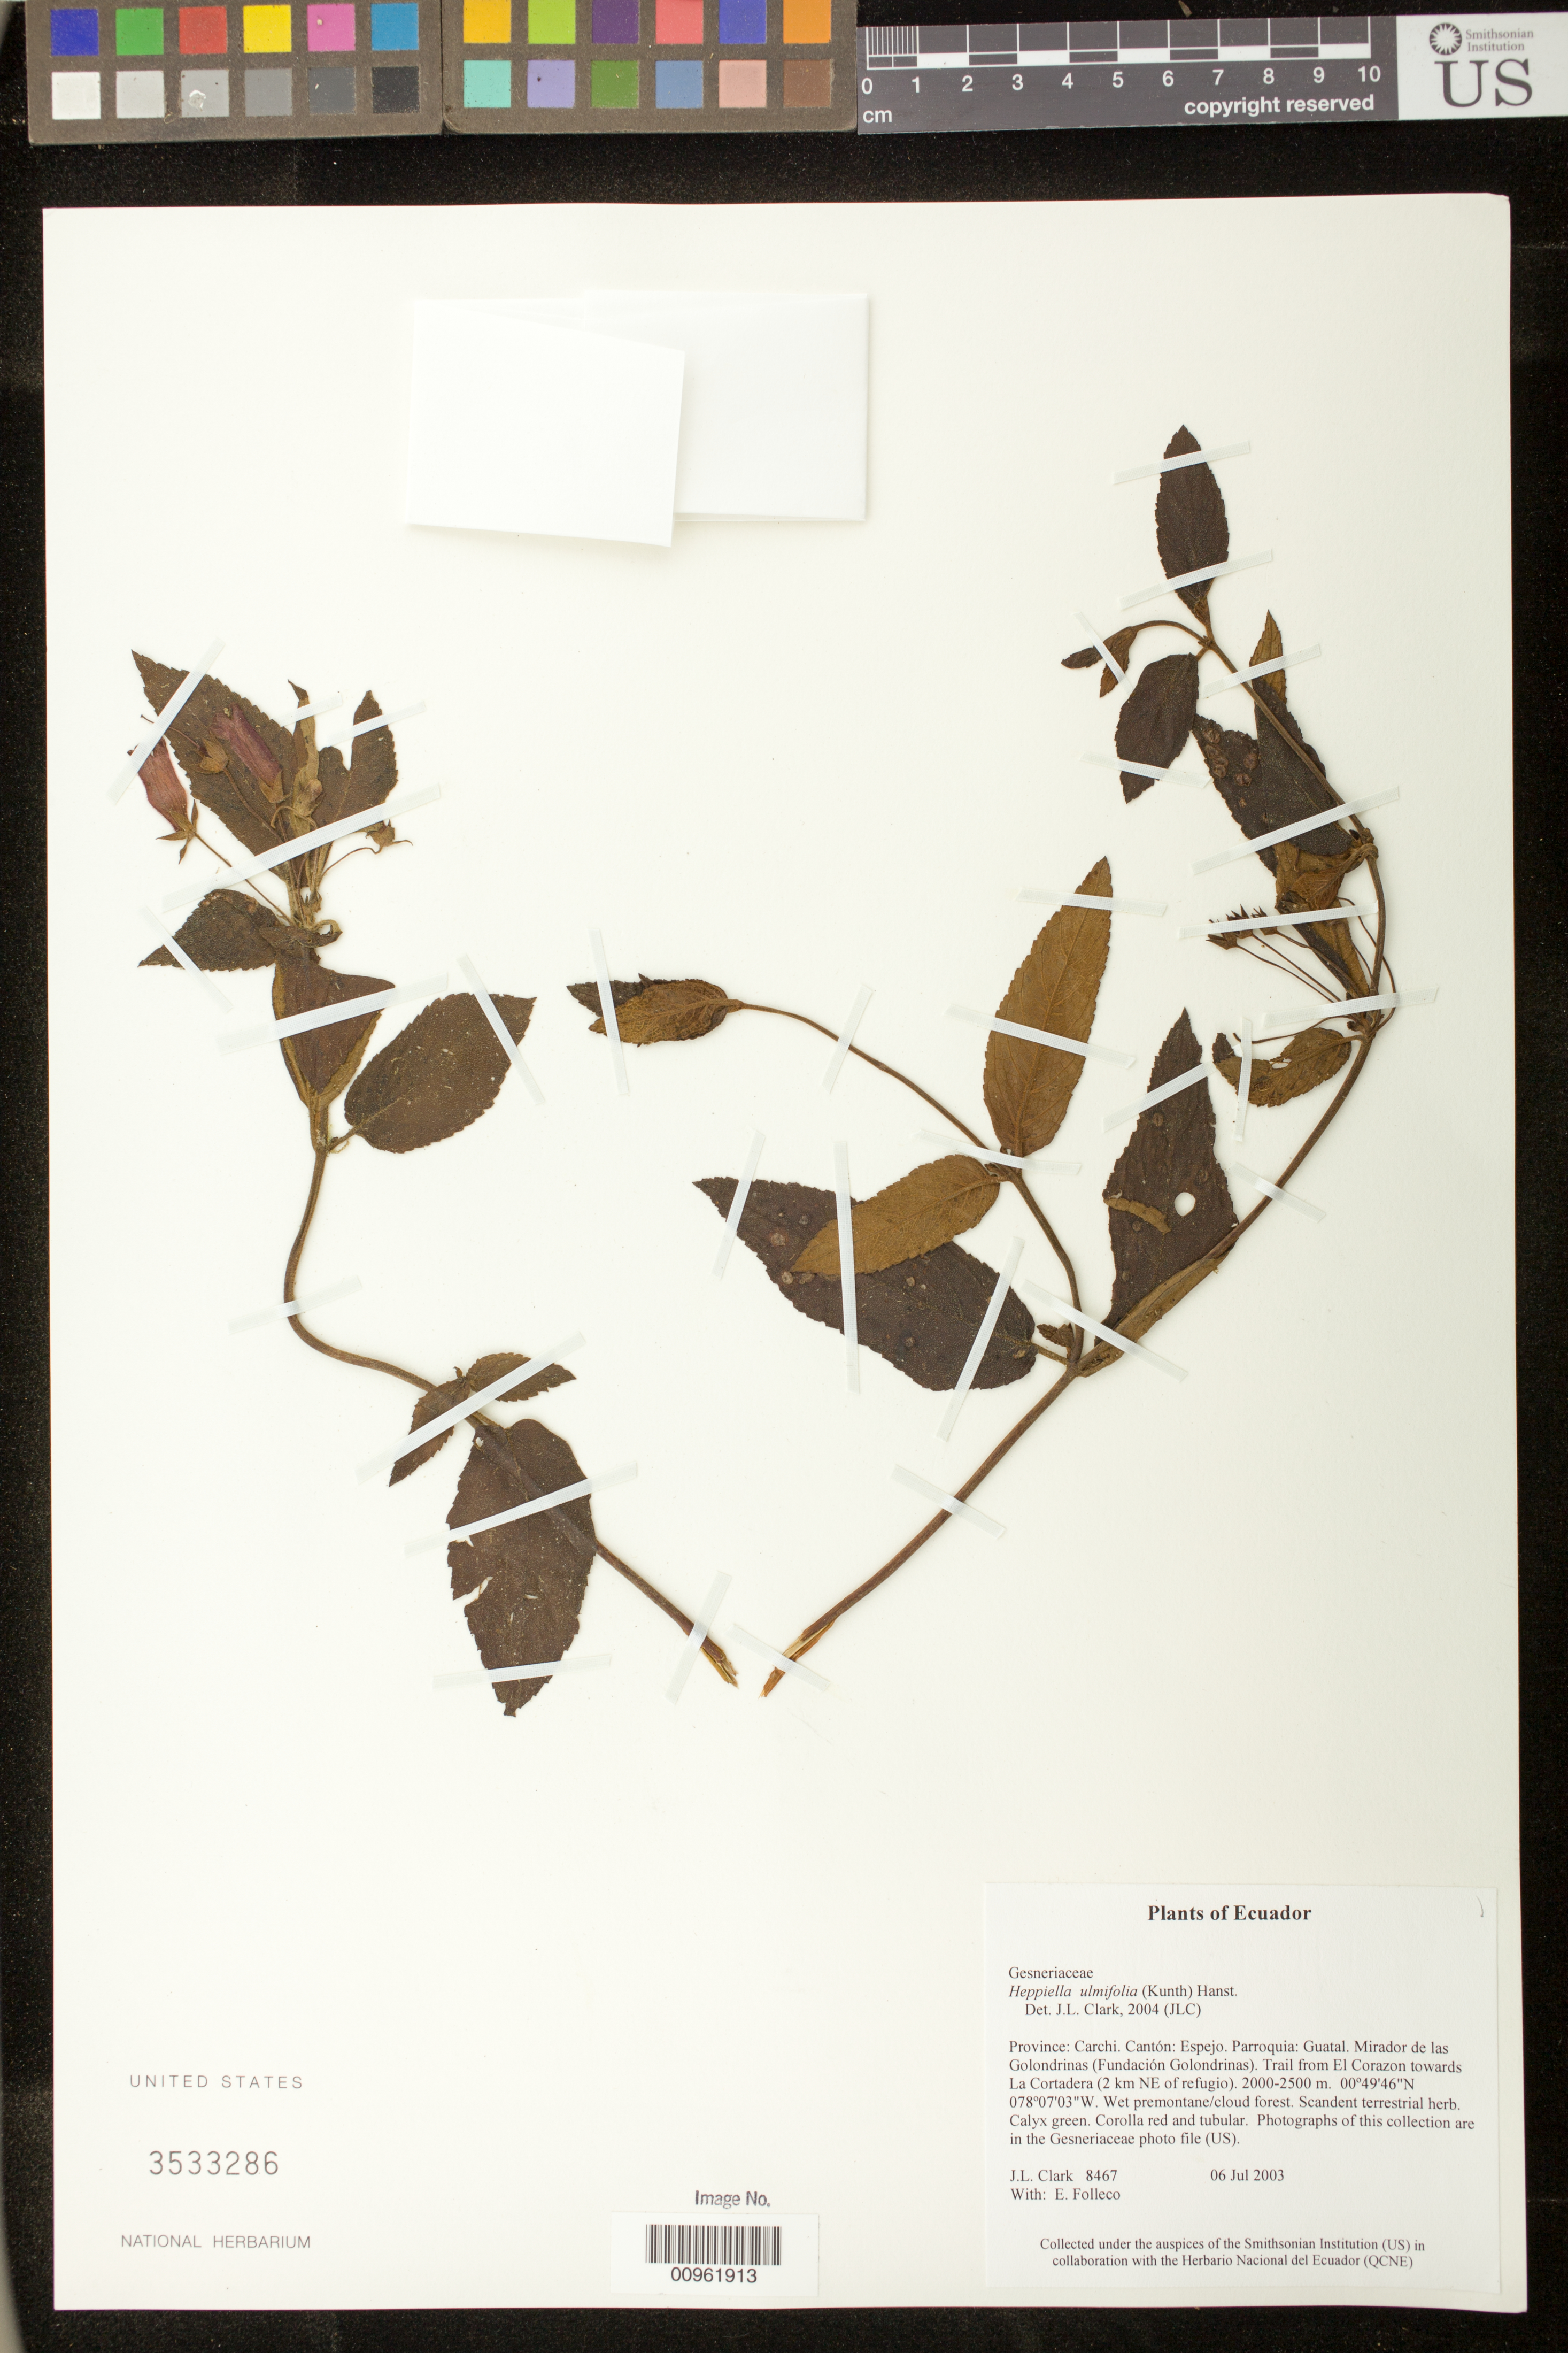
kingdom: Plantae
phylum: Tracheophyta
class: Magnoliopsida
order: Lamiales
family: Gesneriaceae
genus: Heppiella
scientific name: Heppiella ulmifolia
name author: (Kunth) Hanst.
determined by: Clark, J. L., (SEL), The Marie Selby Botanical Garden (UNITED STATES)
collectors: J. L. Clark & E. Folleco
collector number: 8467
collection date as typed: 06 Jul 2003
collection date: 2003-07-06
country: Ecuador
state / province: Carchi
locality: Espejo. Parroquia: Guatal. Mirador de las Golondrinas (Fundación Golondrinas). Trail from El Corazon towards La Cortadera (2 km NE of refugio).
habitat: Wet premontane/cloud forest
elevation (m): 2000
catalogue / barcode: US 3533286